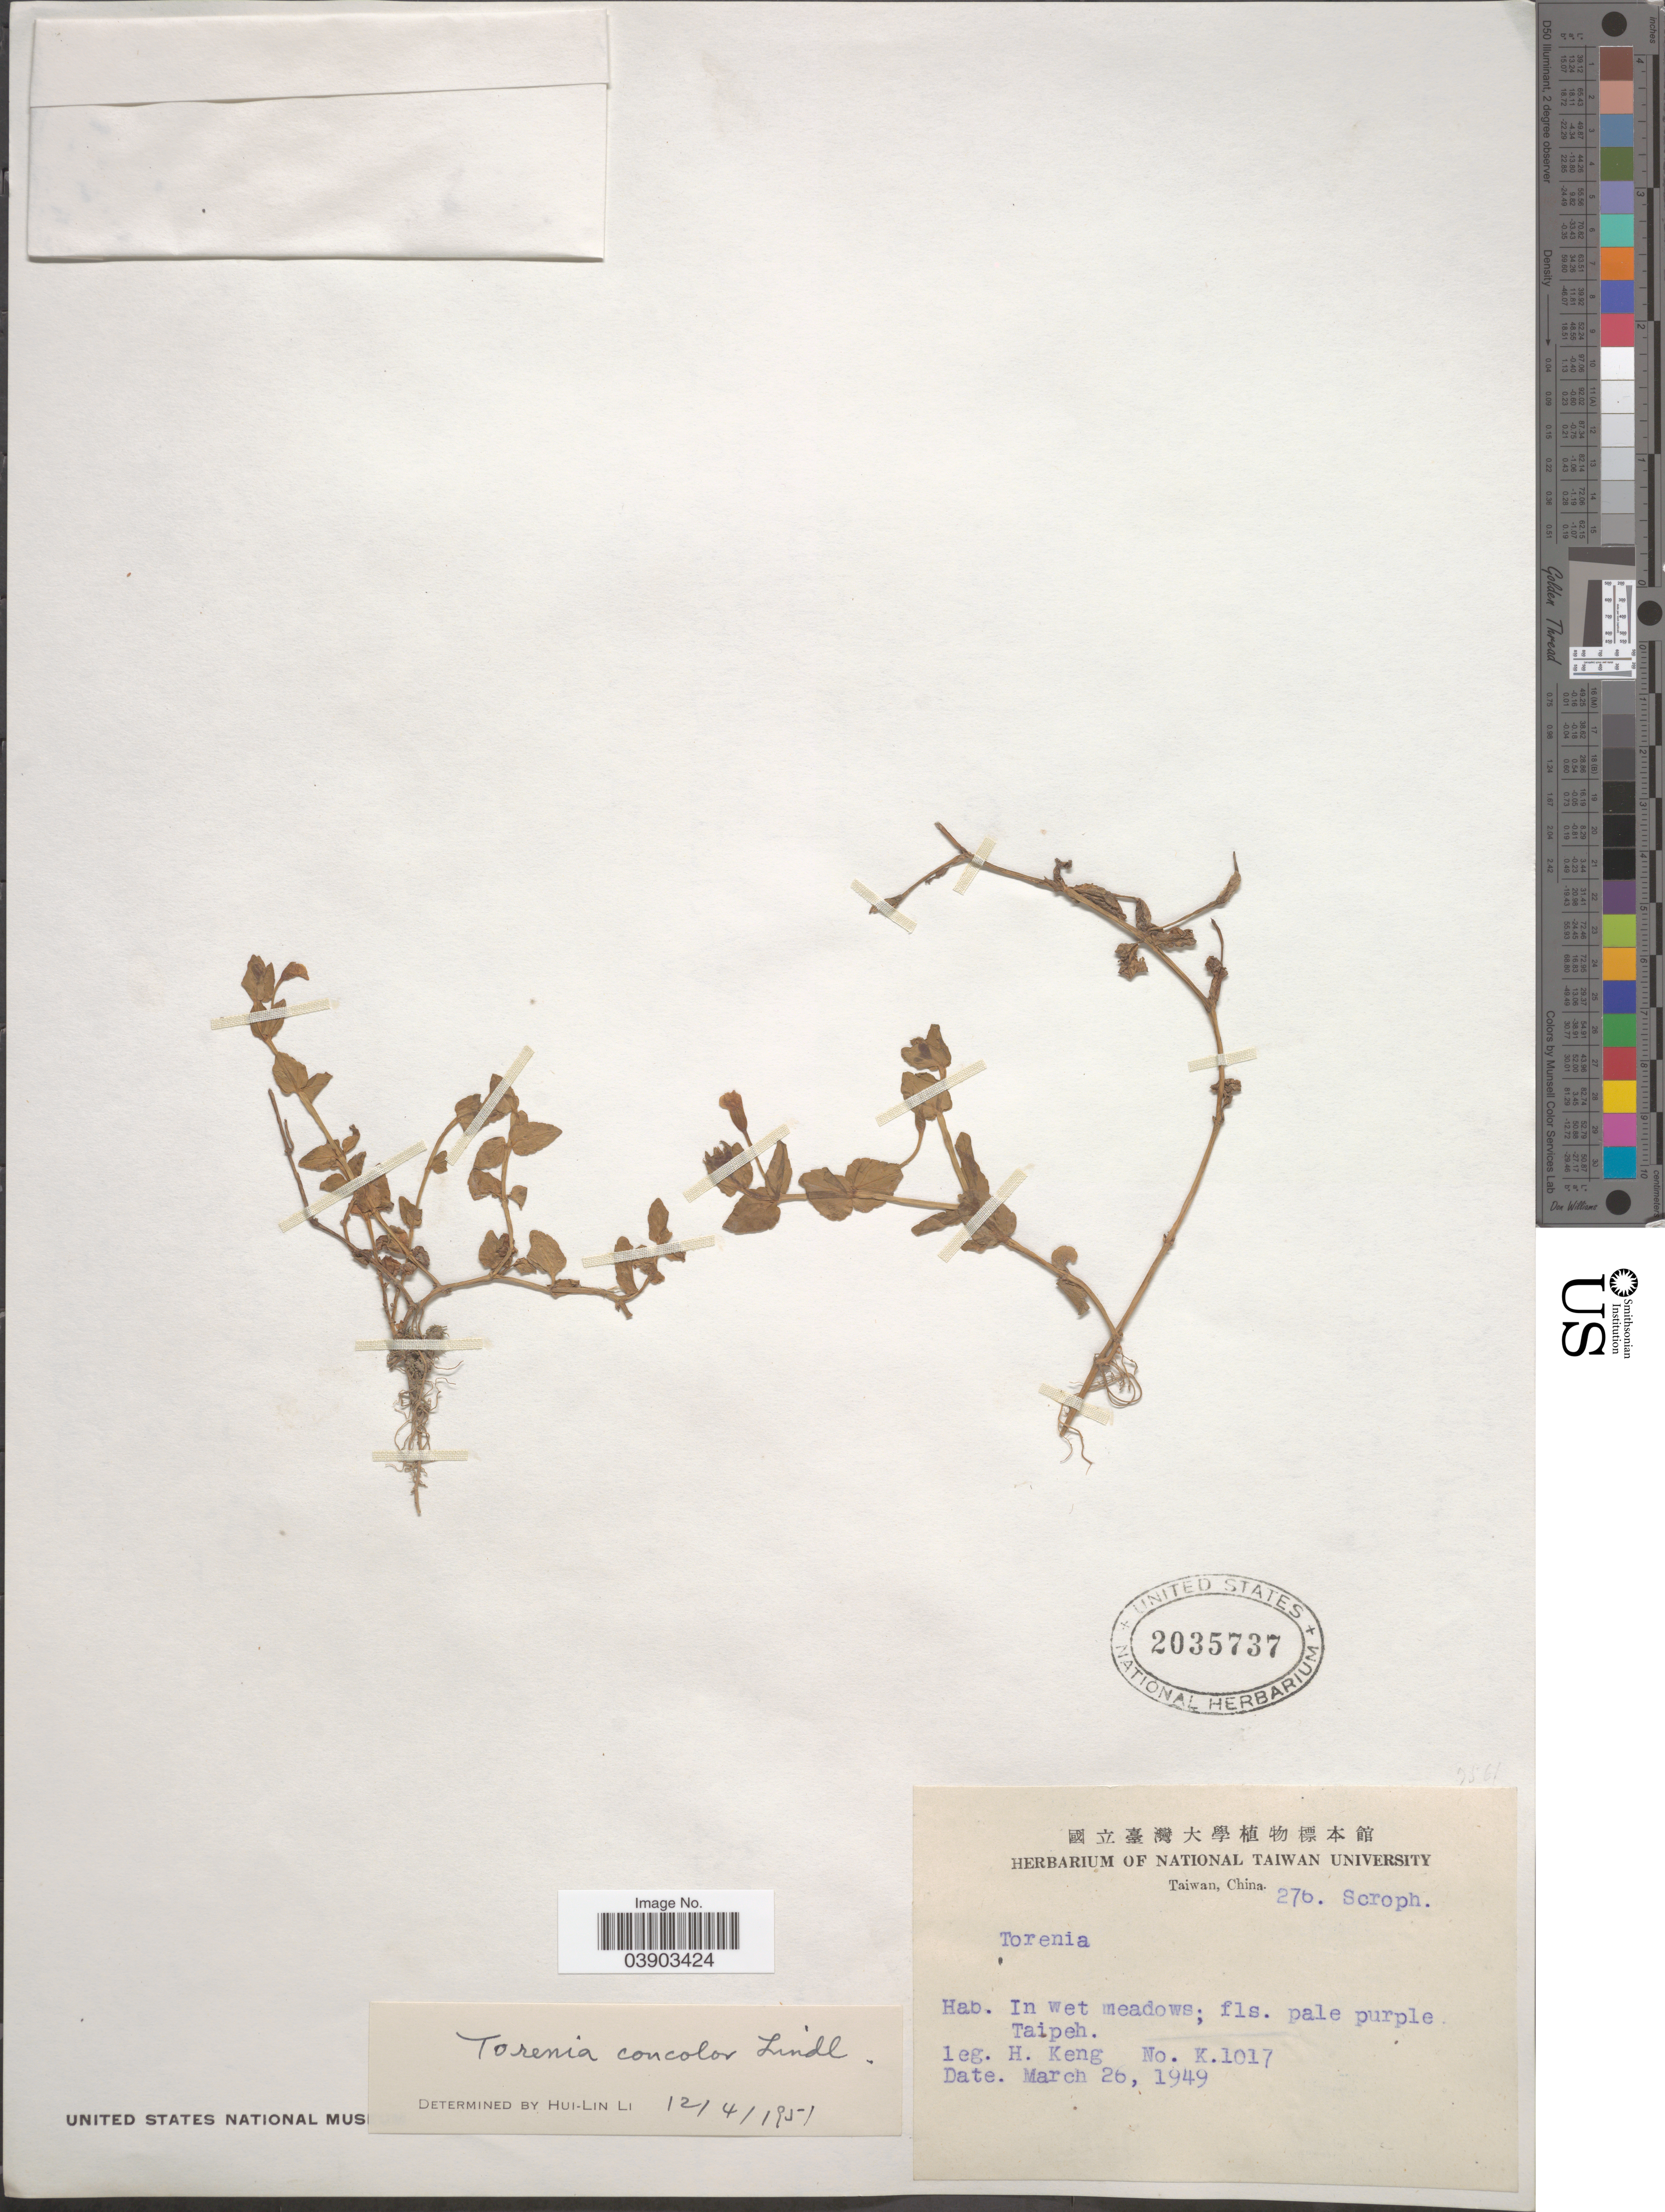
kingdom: Plantae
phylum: Tracheophyta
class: Magnoliopsida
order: Lamiales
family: Linderniaceae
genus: Torenia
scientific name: Torenia concolor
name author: Lindl.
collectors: H. Keng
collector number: K1017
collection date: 1949-03-26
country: Taiwan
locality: Taipeh.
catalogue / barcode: US 2035737